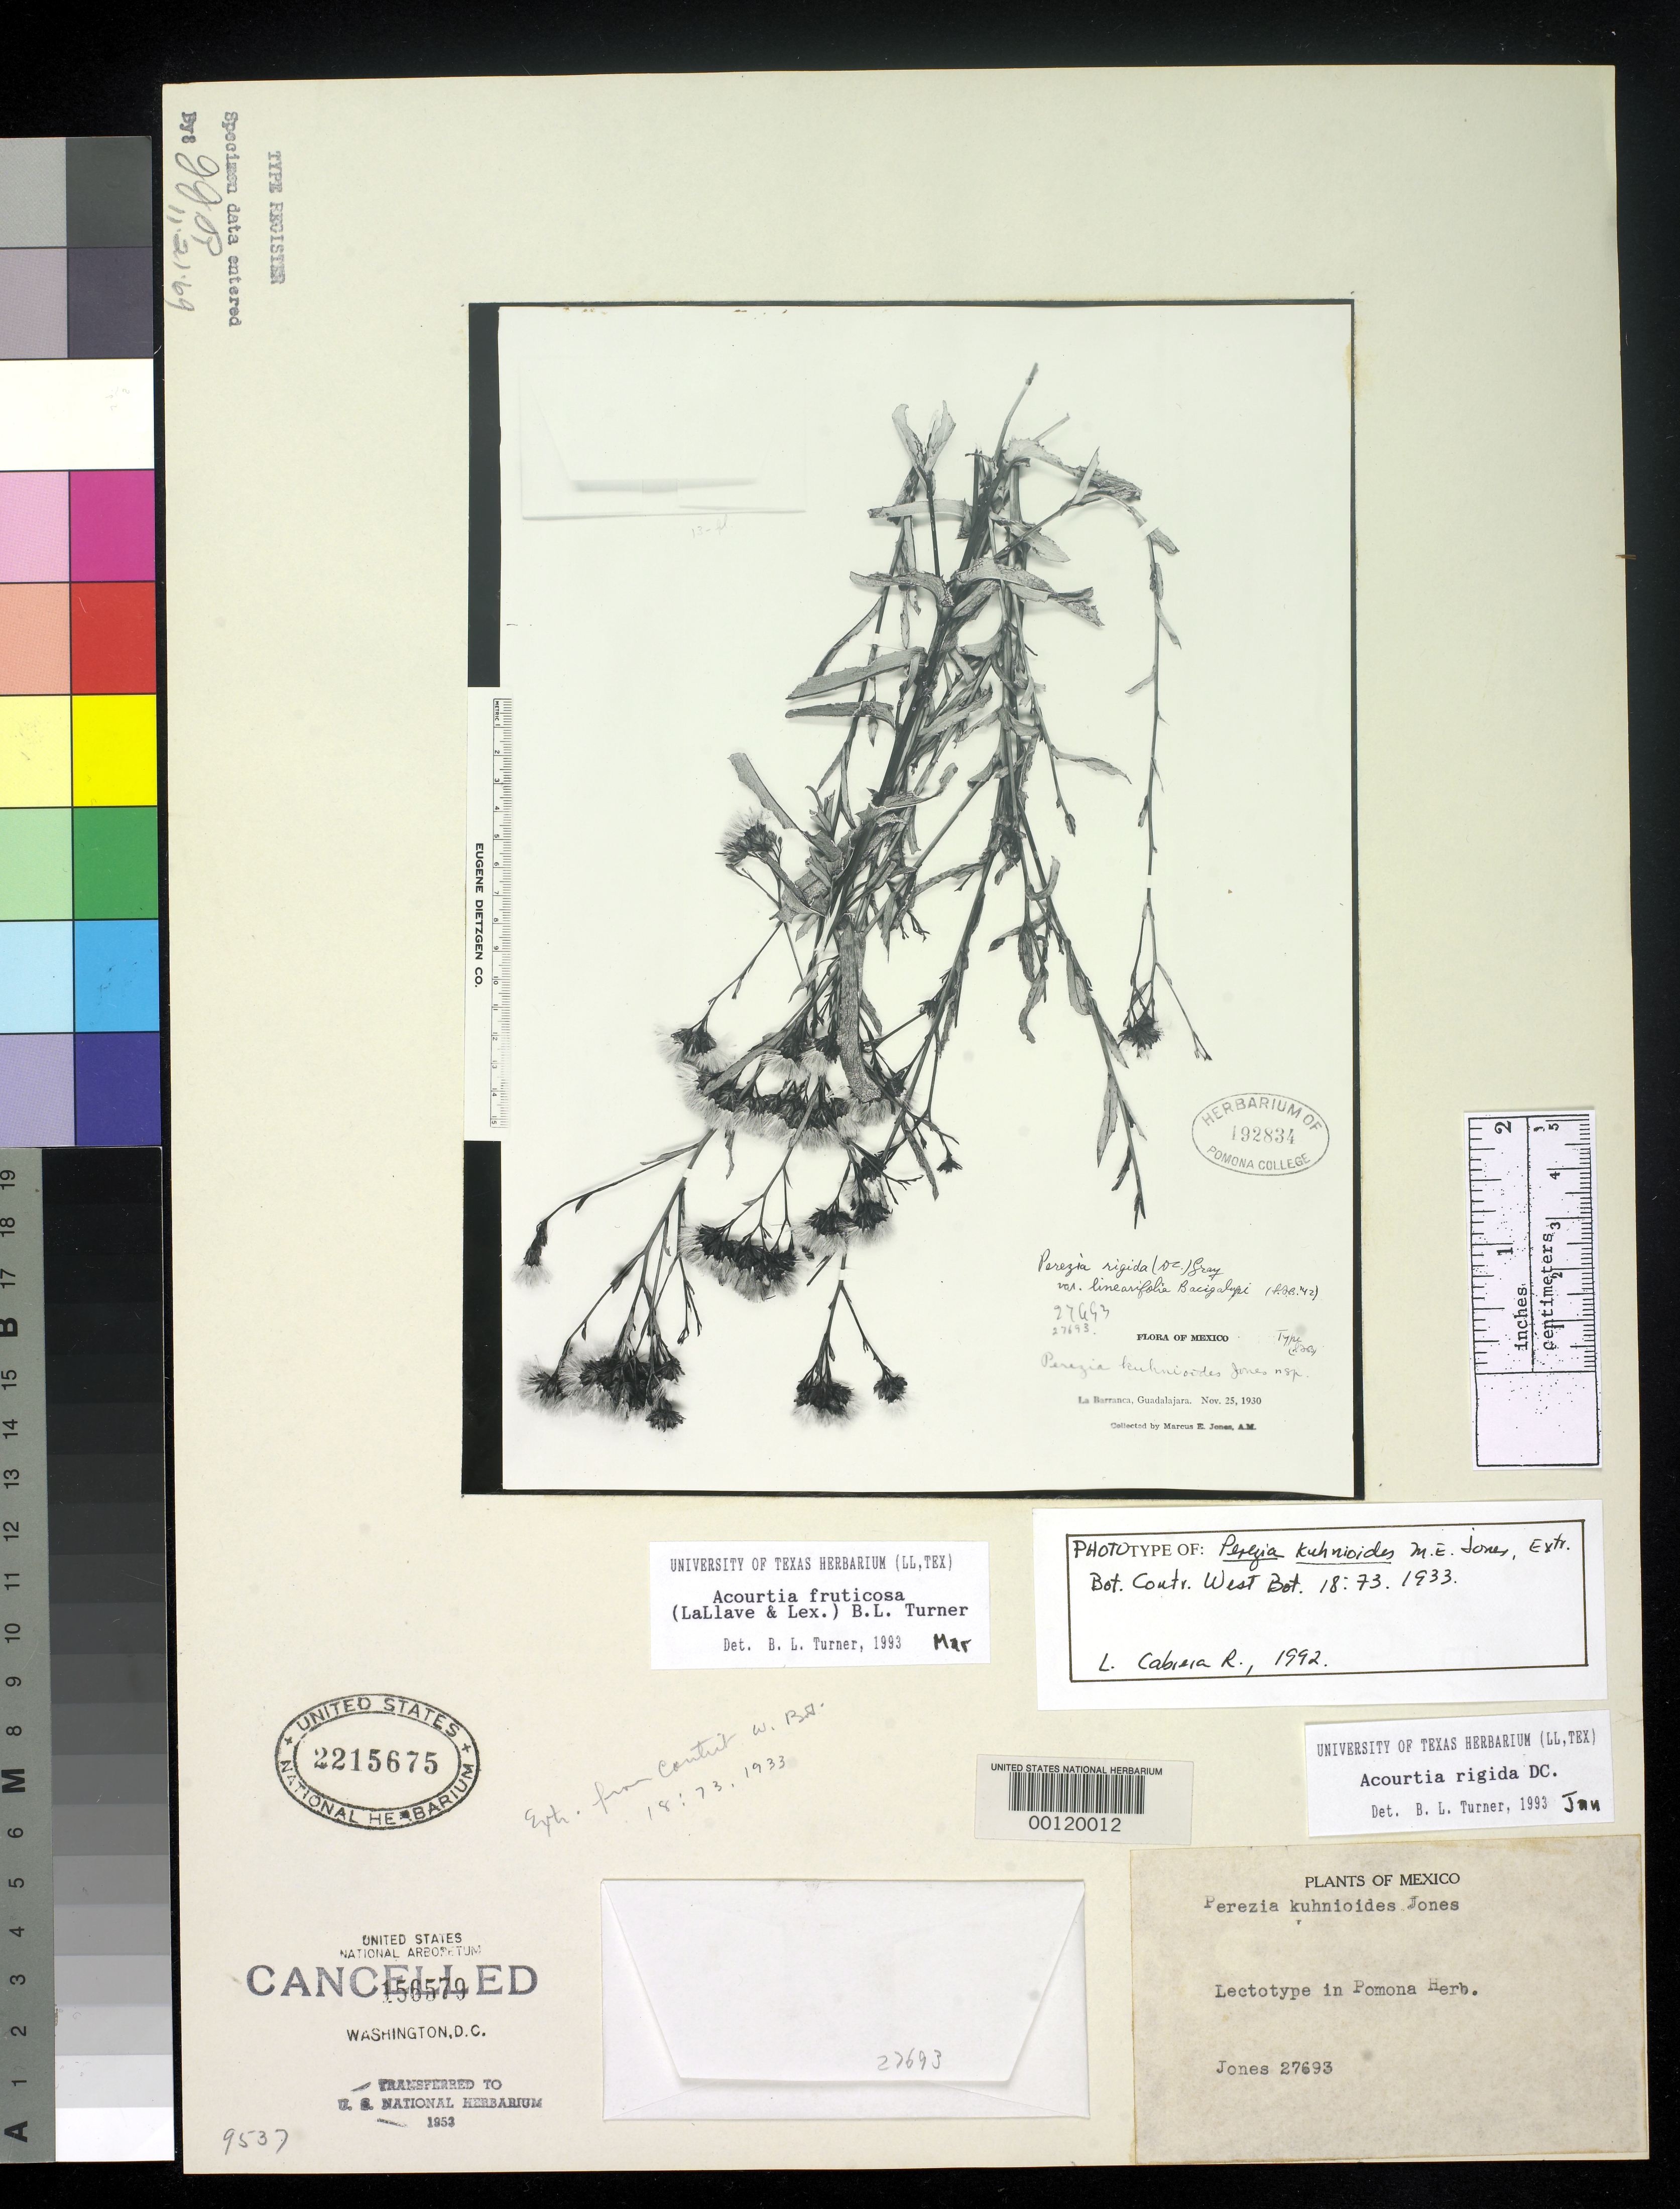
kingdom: Plantae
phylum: Tracheophyta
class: Magnoliopsida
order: Asterales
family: Asteraceae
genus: Perezia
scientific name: Perezia kuhnioides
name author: M.E. Jones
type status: Isotype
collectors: M. E. Jones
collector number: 27693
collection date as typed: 25 Nov 1930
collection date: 1930-11-25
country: Mexico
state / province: Jalisco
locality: Guadalajara, La Barranca.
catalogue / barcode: US 2215675